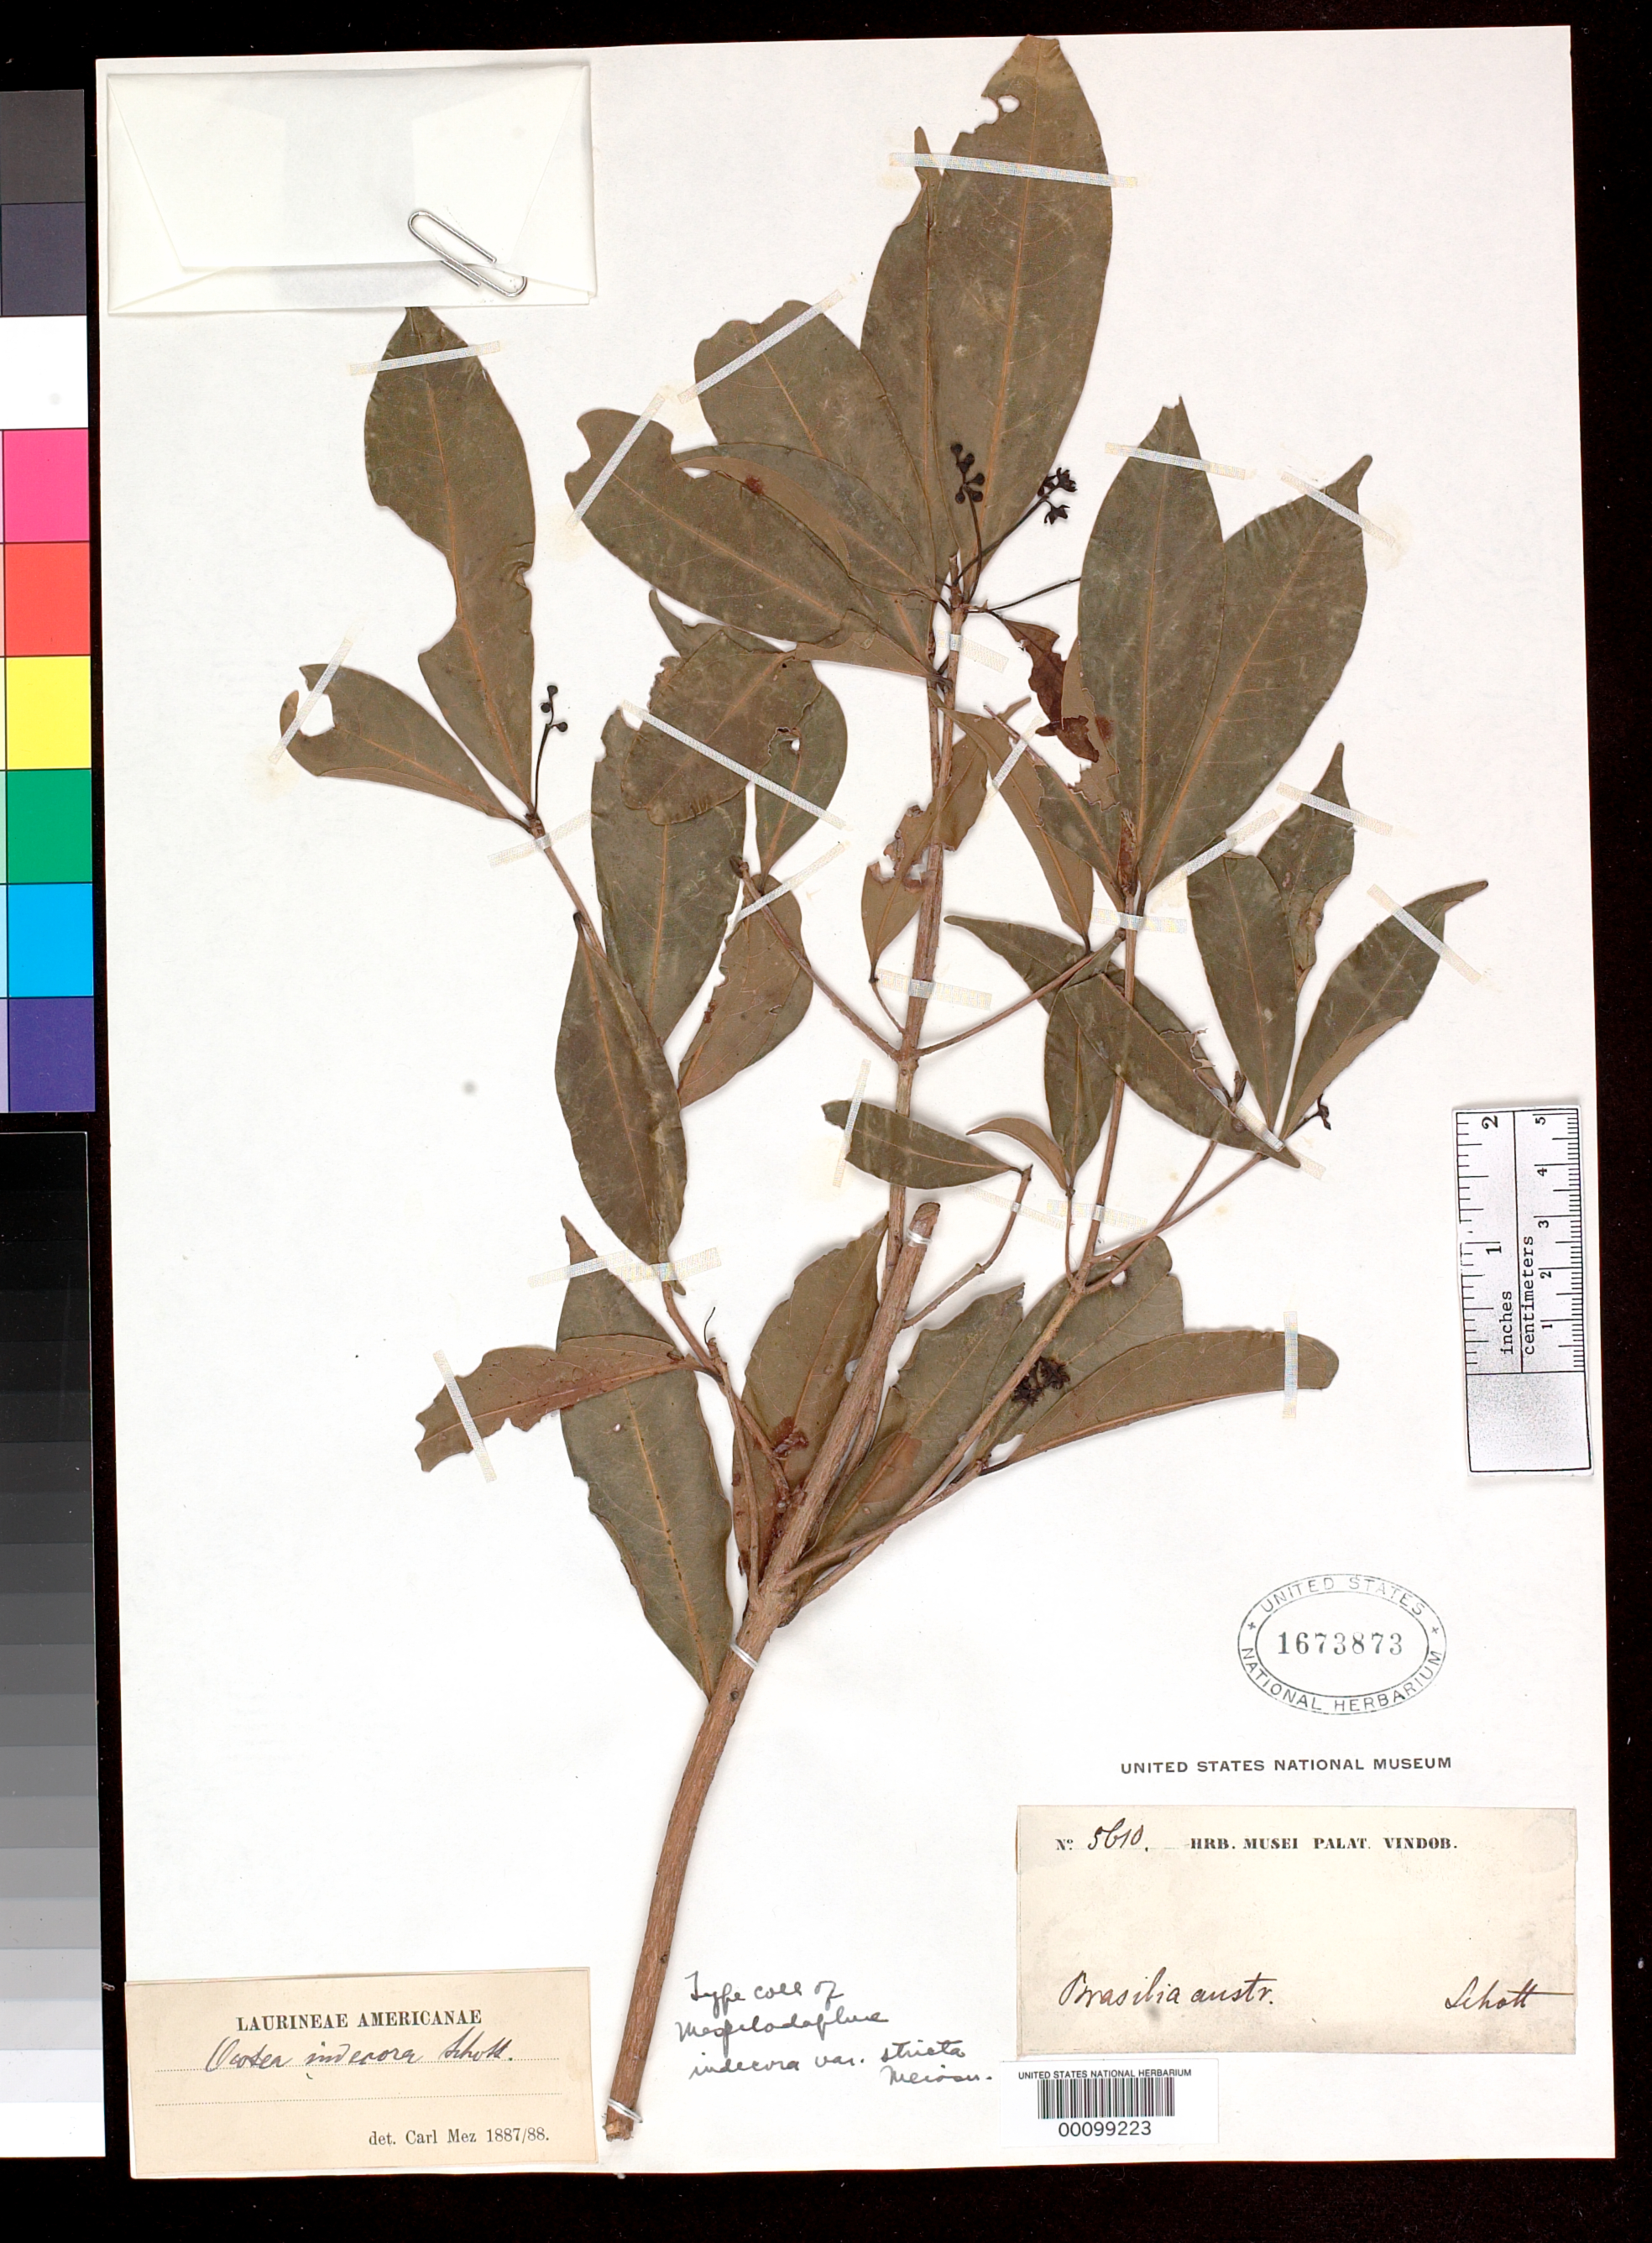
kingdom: Plantae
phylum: Tracheophyta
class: Magnoliopsida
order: Laurales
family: Lauraceae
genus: Mespilodaphne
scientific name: Mespilodaphne indecora var. stricta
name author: Meisn. in DC.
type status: Isosyntype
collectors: H. W. Schott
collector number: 5610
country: Brazil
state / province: Minas Gerais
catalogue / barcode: US 1673873